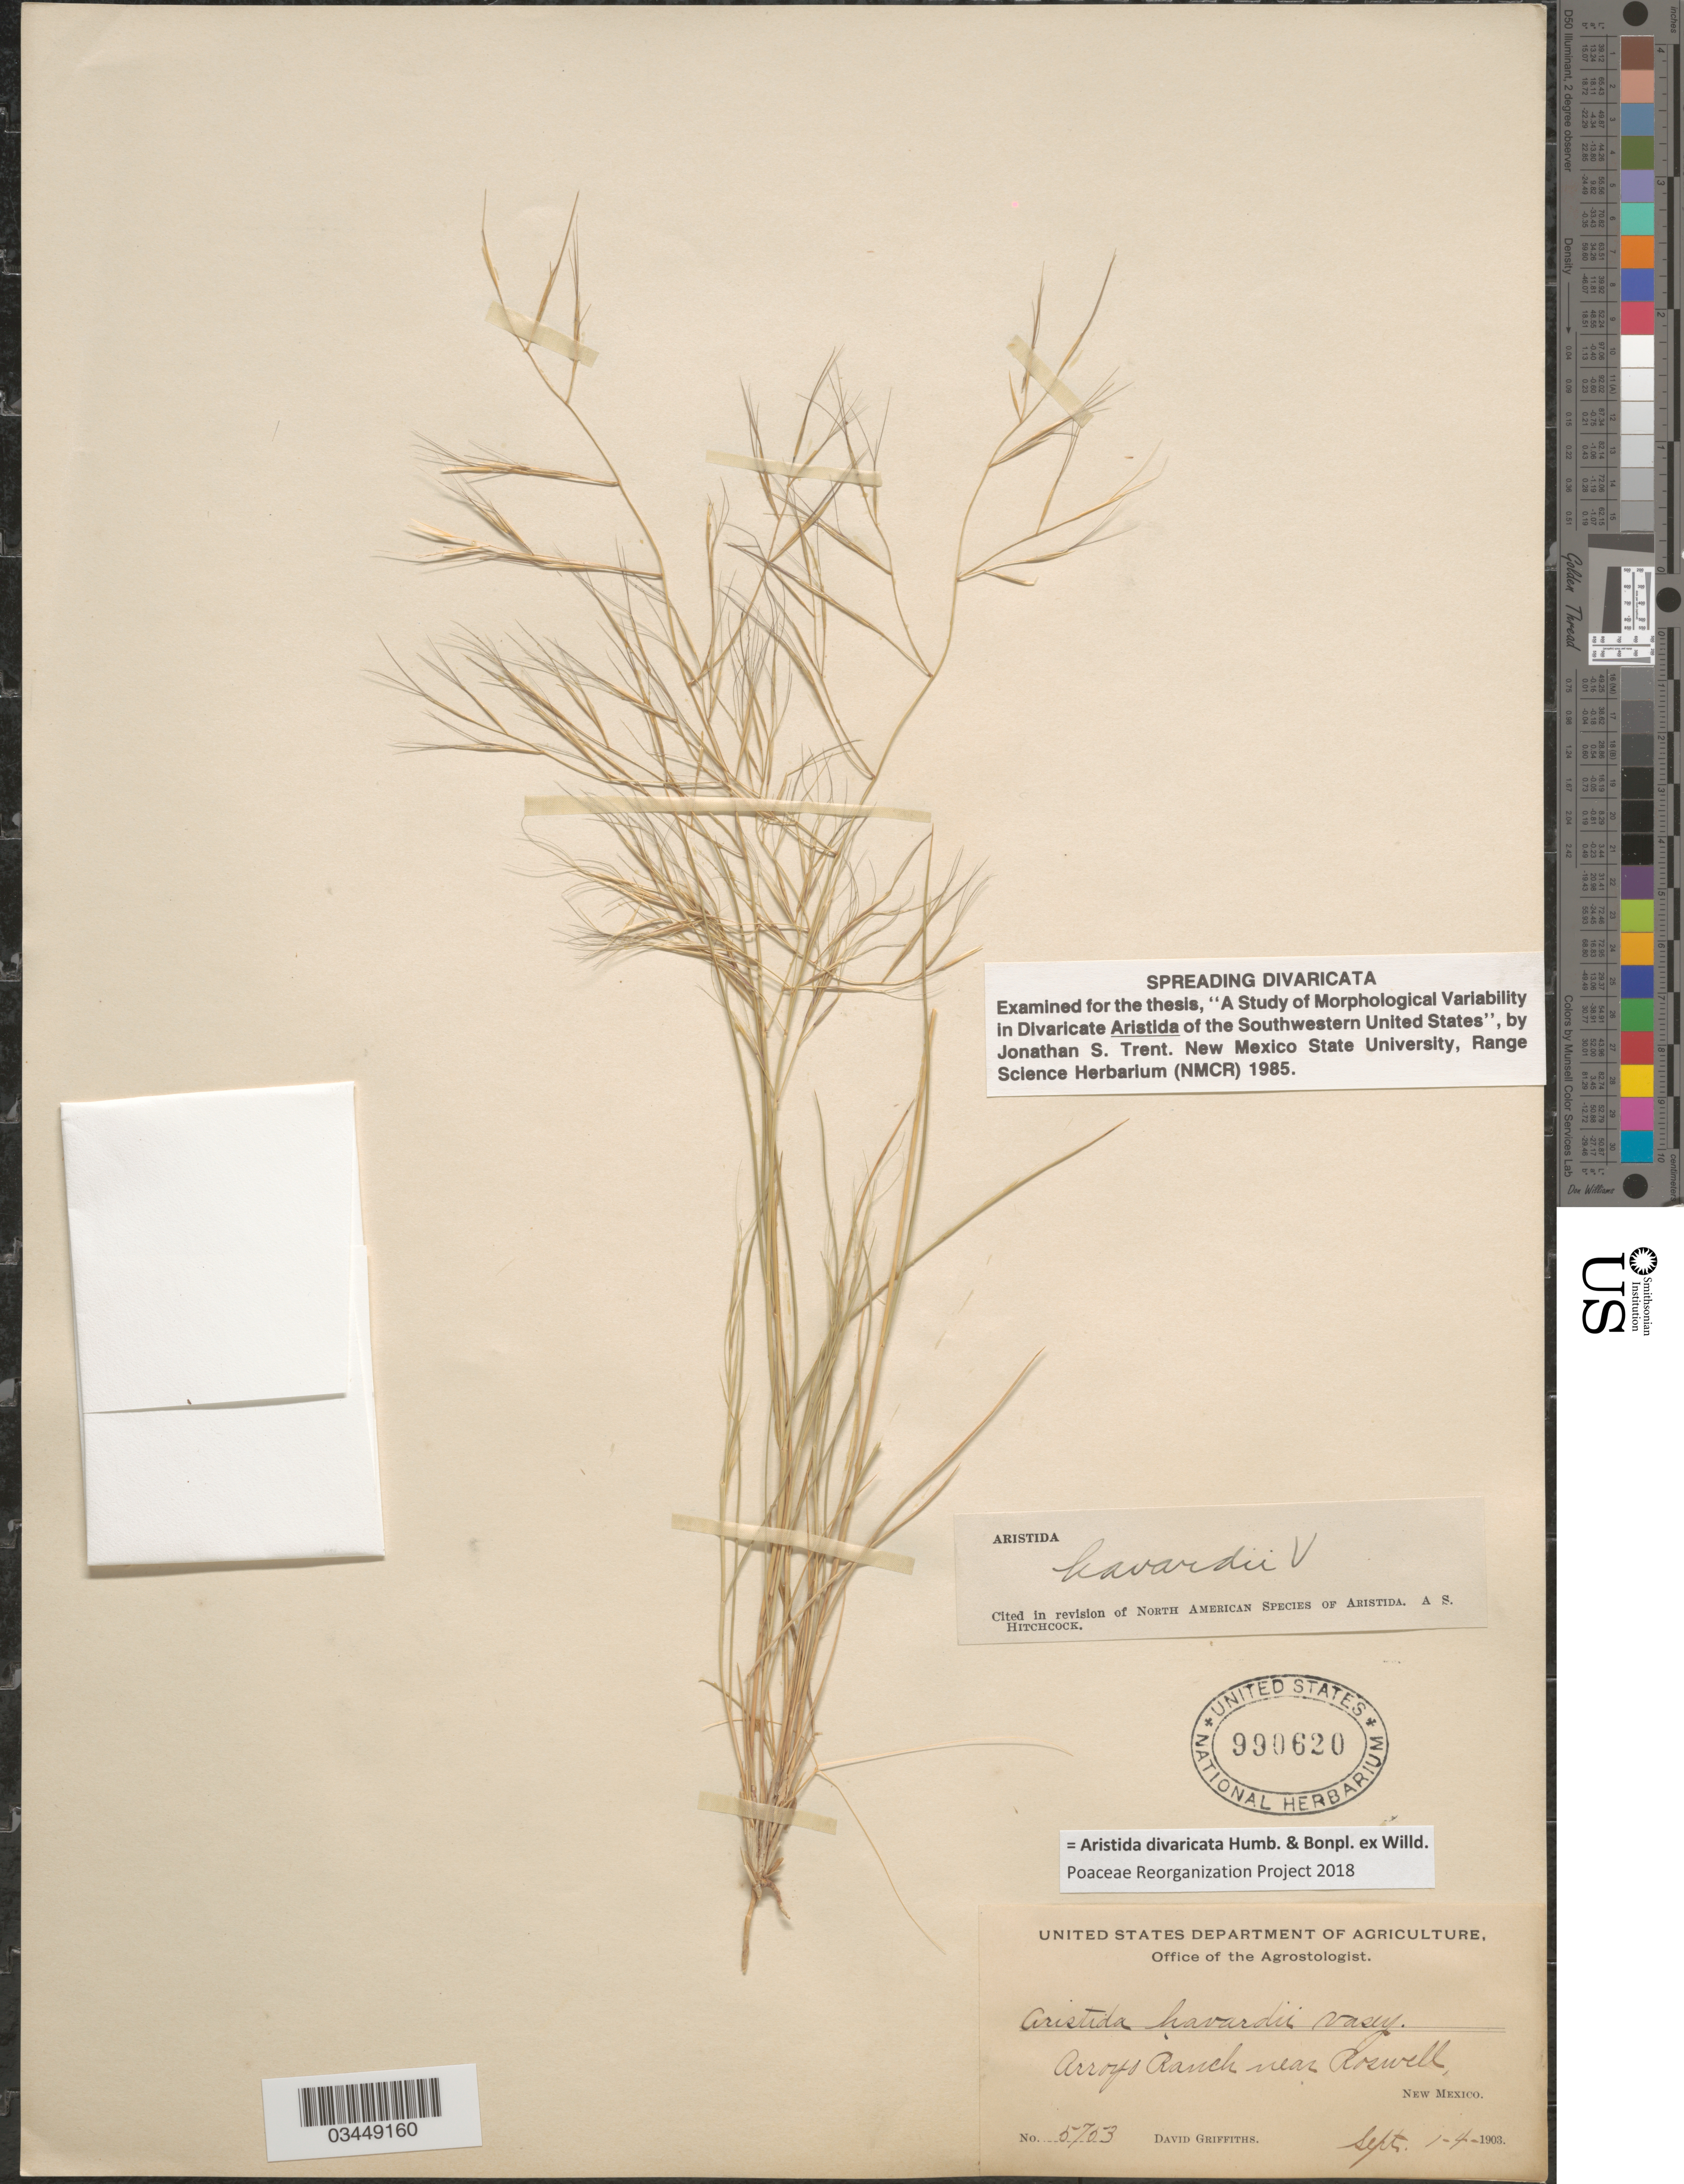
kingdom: Plantae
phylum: Tracheophyta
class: Liliopsida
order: Poales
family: Poaceae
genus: Aristida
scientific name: Aristida divaricata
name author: Humb. & Bonpl. ex Willd.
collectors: D. Griffiths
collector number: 5753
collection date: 1903-09-01/1903-09-04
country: United States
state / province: New Mexico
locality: Arroyo Ranch near Roswell.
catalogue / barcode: US 990620